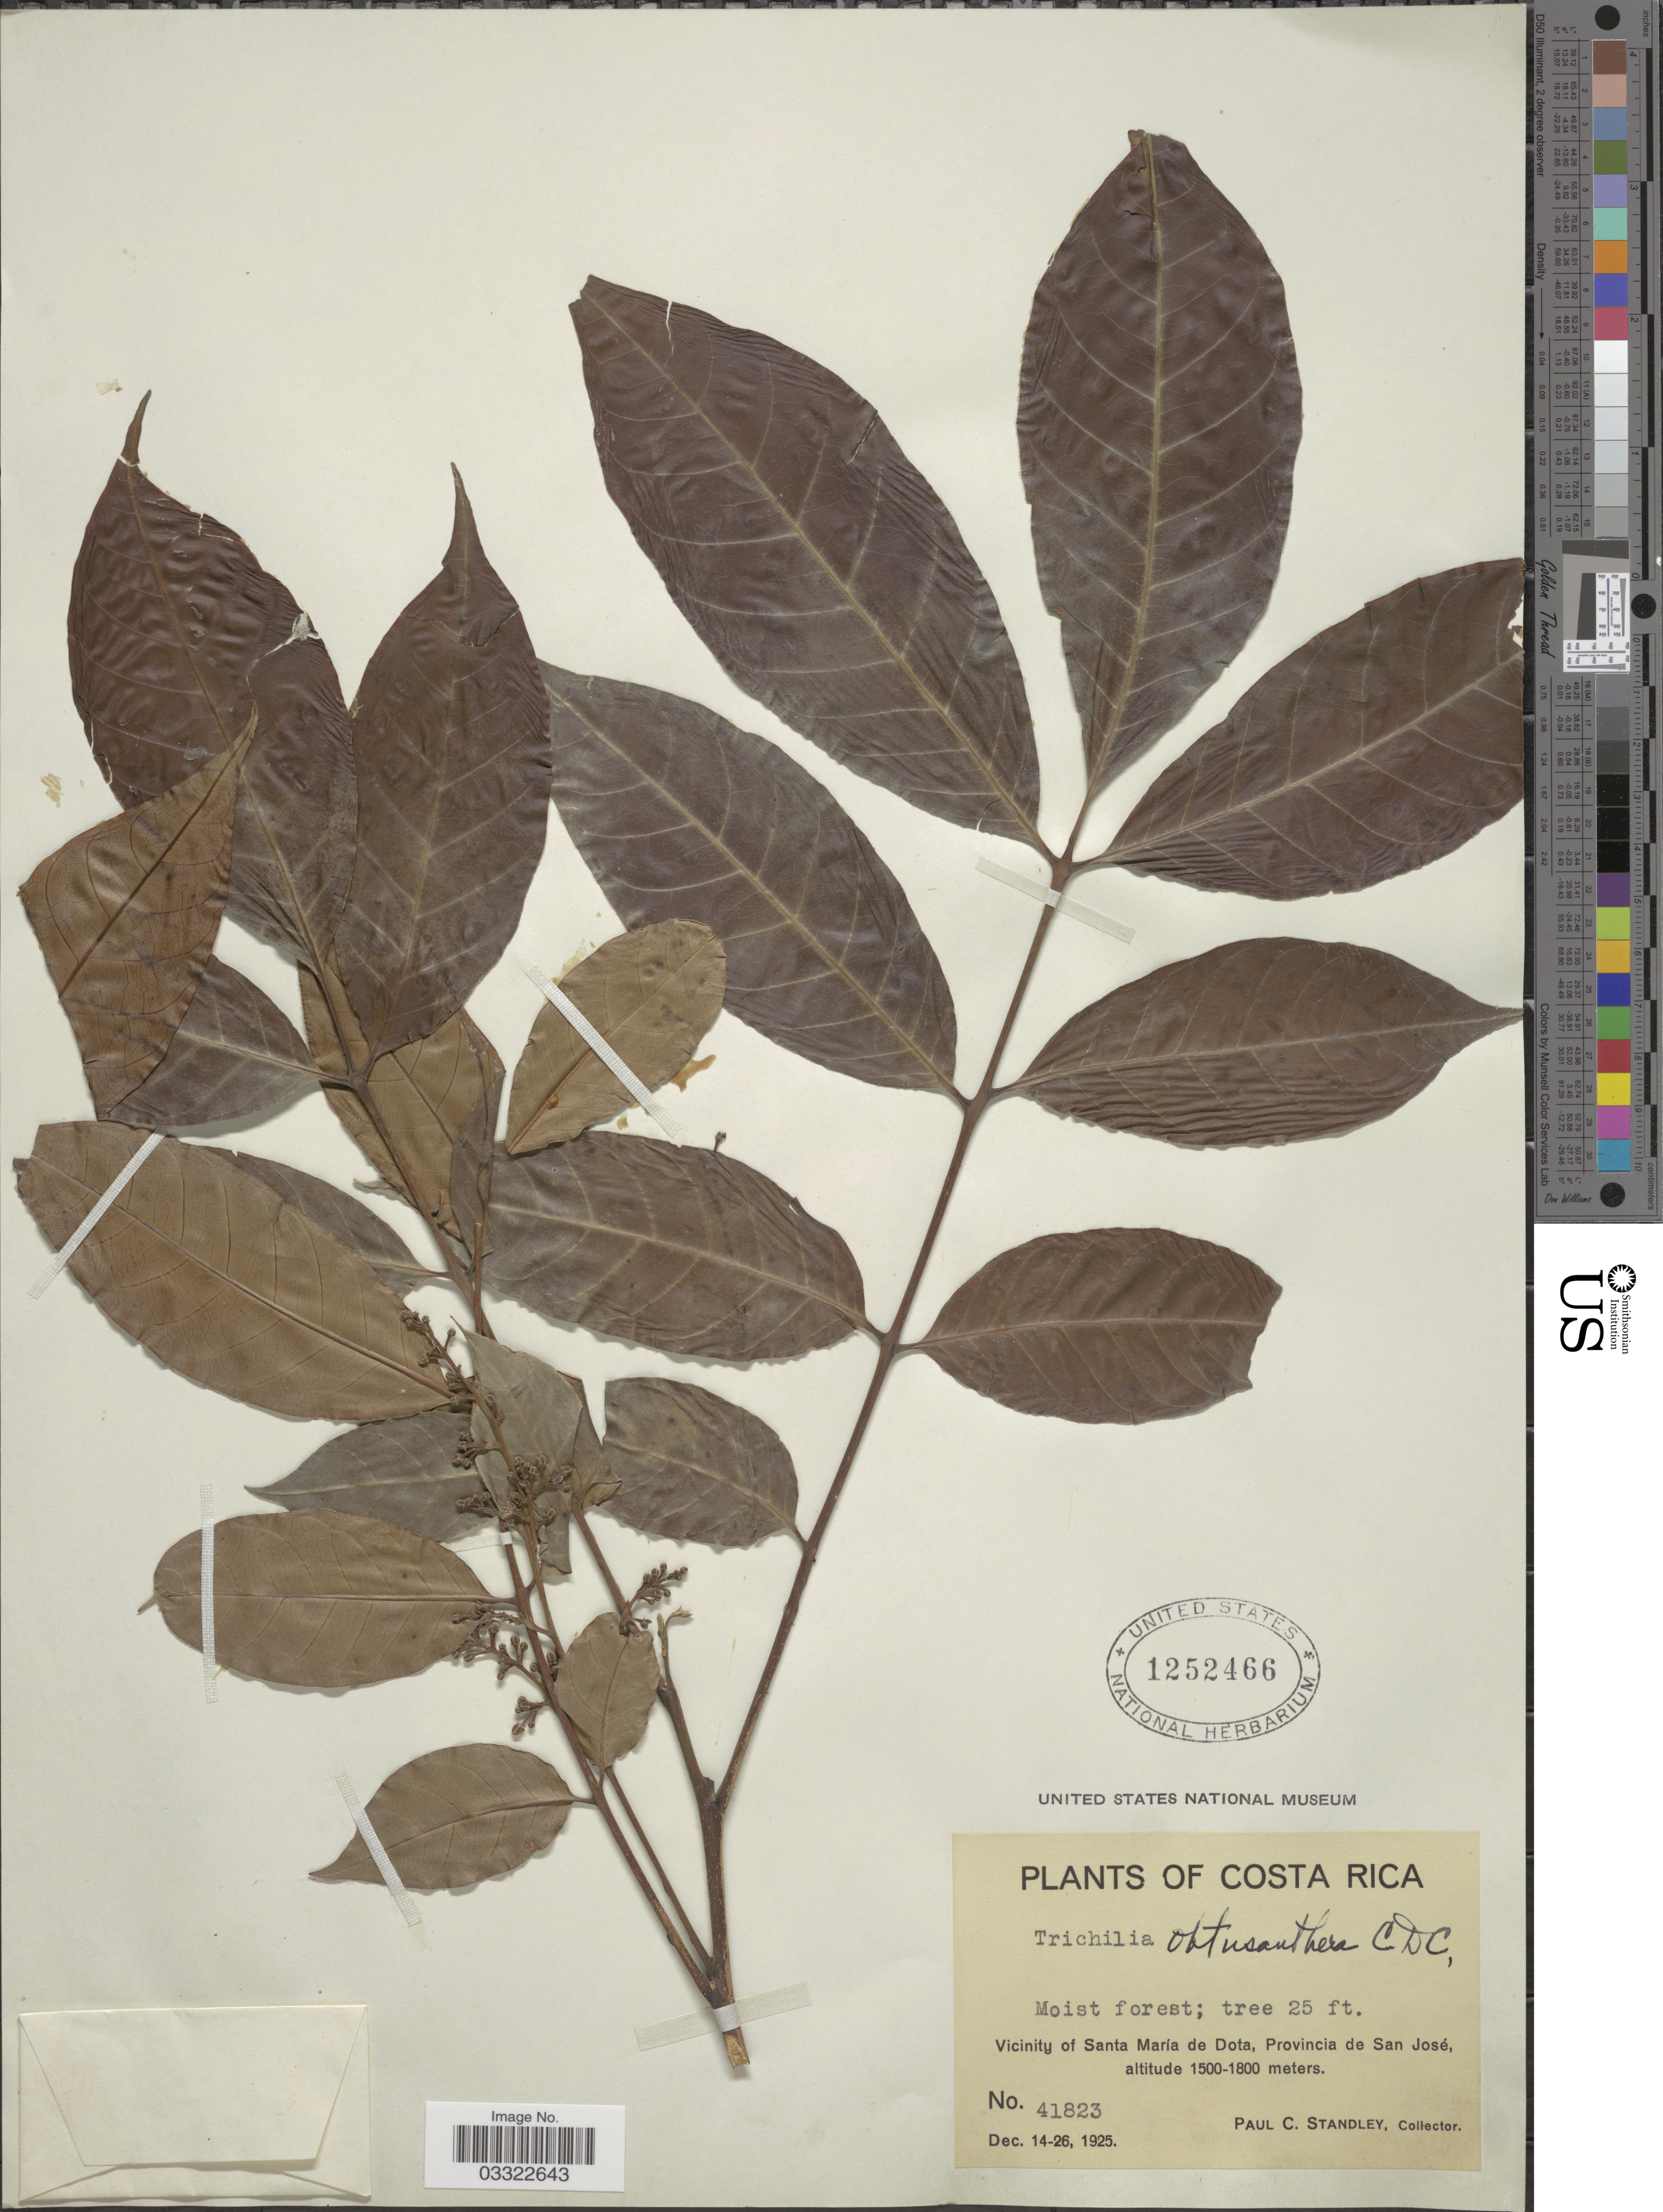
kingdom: Plantae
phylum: Tracheophyta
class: Magnoliopsida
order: Sapindales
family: Meliaceae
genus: Trichilia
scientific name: Trichilia obtusanthera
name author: C. DC.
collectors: P. C. Standley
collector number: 41823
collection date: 1925-12-14/1925-12-26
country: Costa Rica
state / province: San José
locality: Vicinity of Santa María de Dota.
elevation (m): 1500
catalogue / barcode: US 1252466